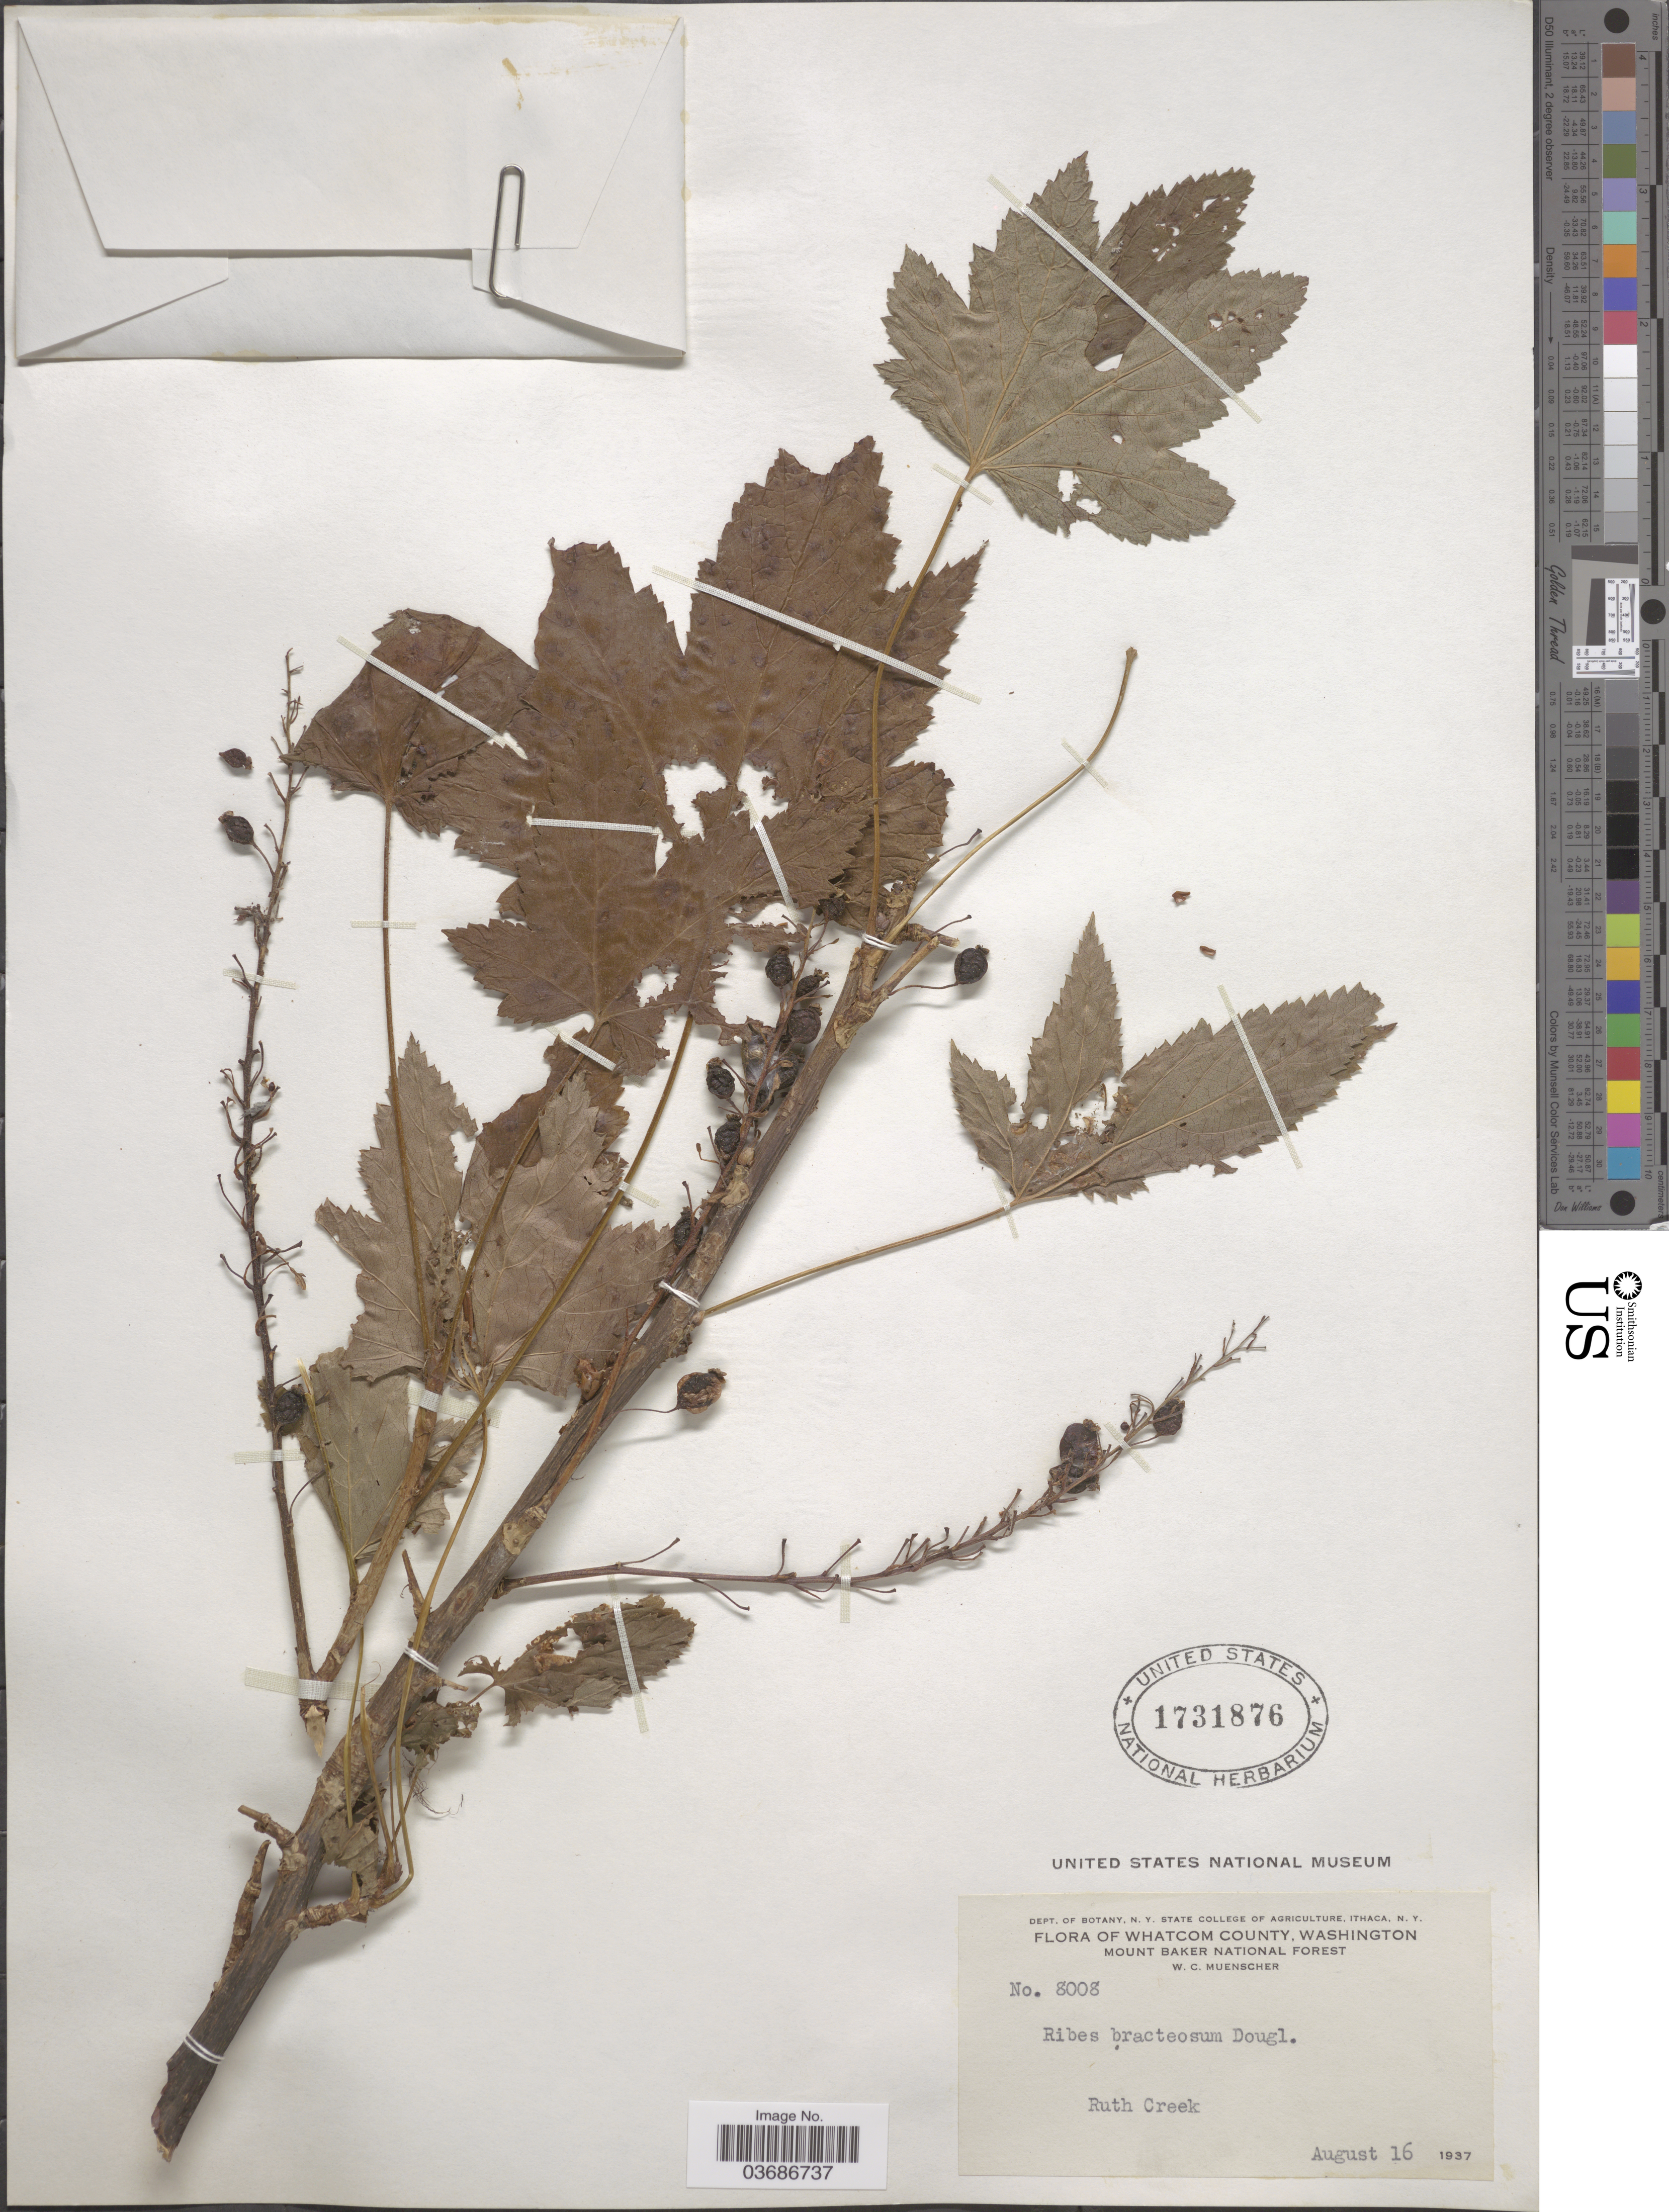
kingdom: Plantae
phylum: Tracheophyta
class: Magnoliopsida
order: Saxifragales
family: Grossulariaceae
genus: Ribes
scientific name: Ribes bracteosum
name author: Douglas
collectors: W. Muenscher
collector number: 8008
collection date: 1937-08-16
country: United States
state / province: Washington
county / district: Whatcom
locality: Whatcom County. Mount Baker National Forest. Ruth Creek.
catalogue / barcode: US 1731876